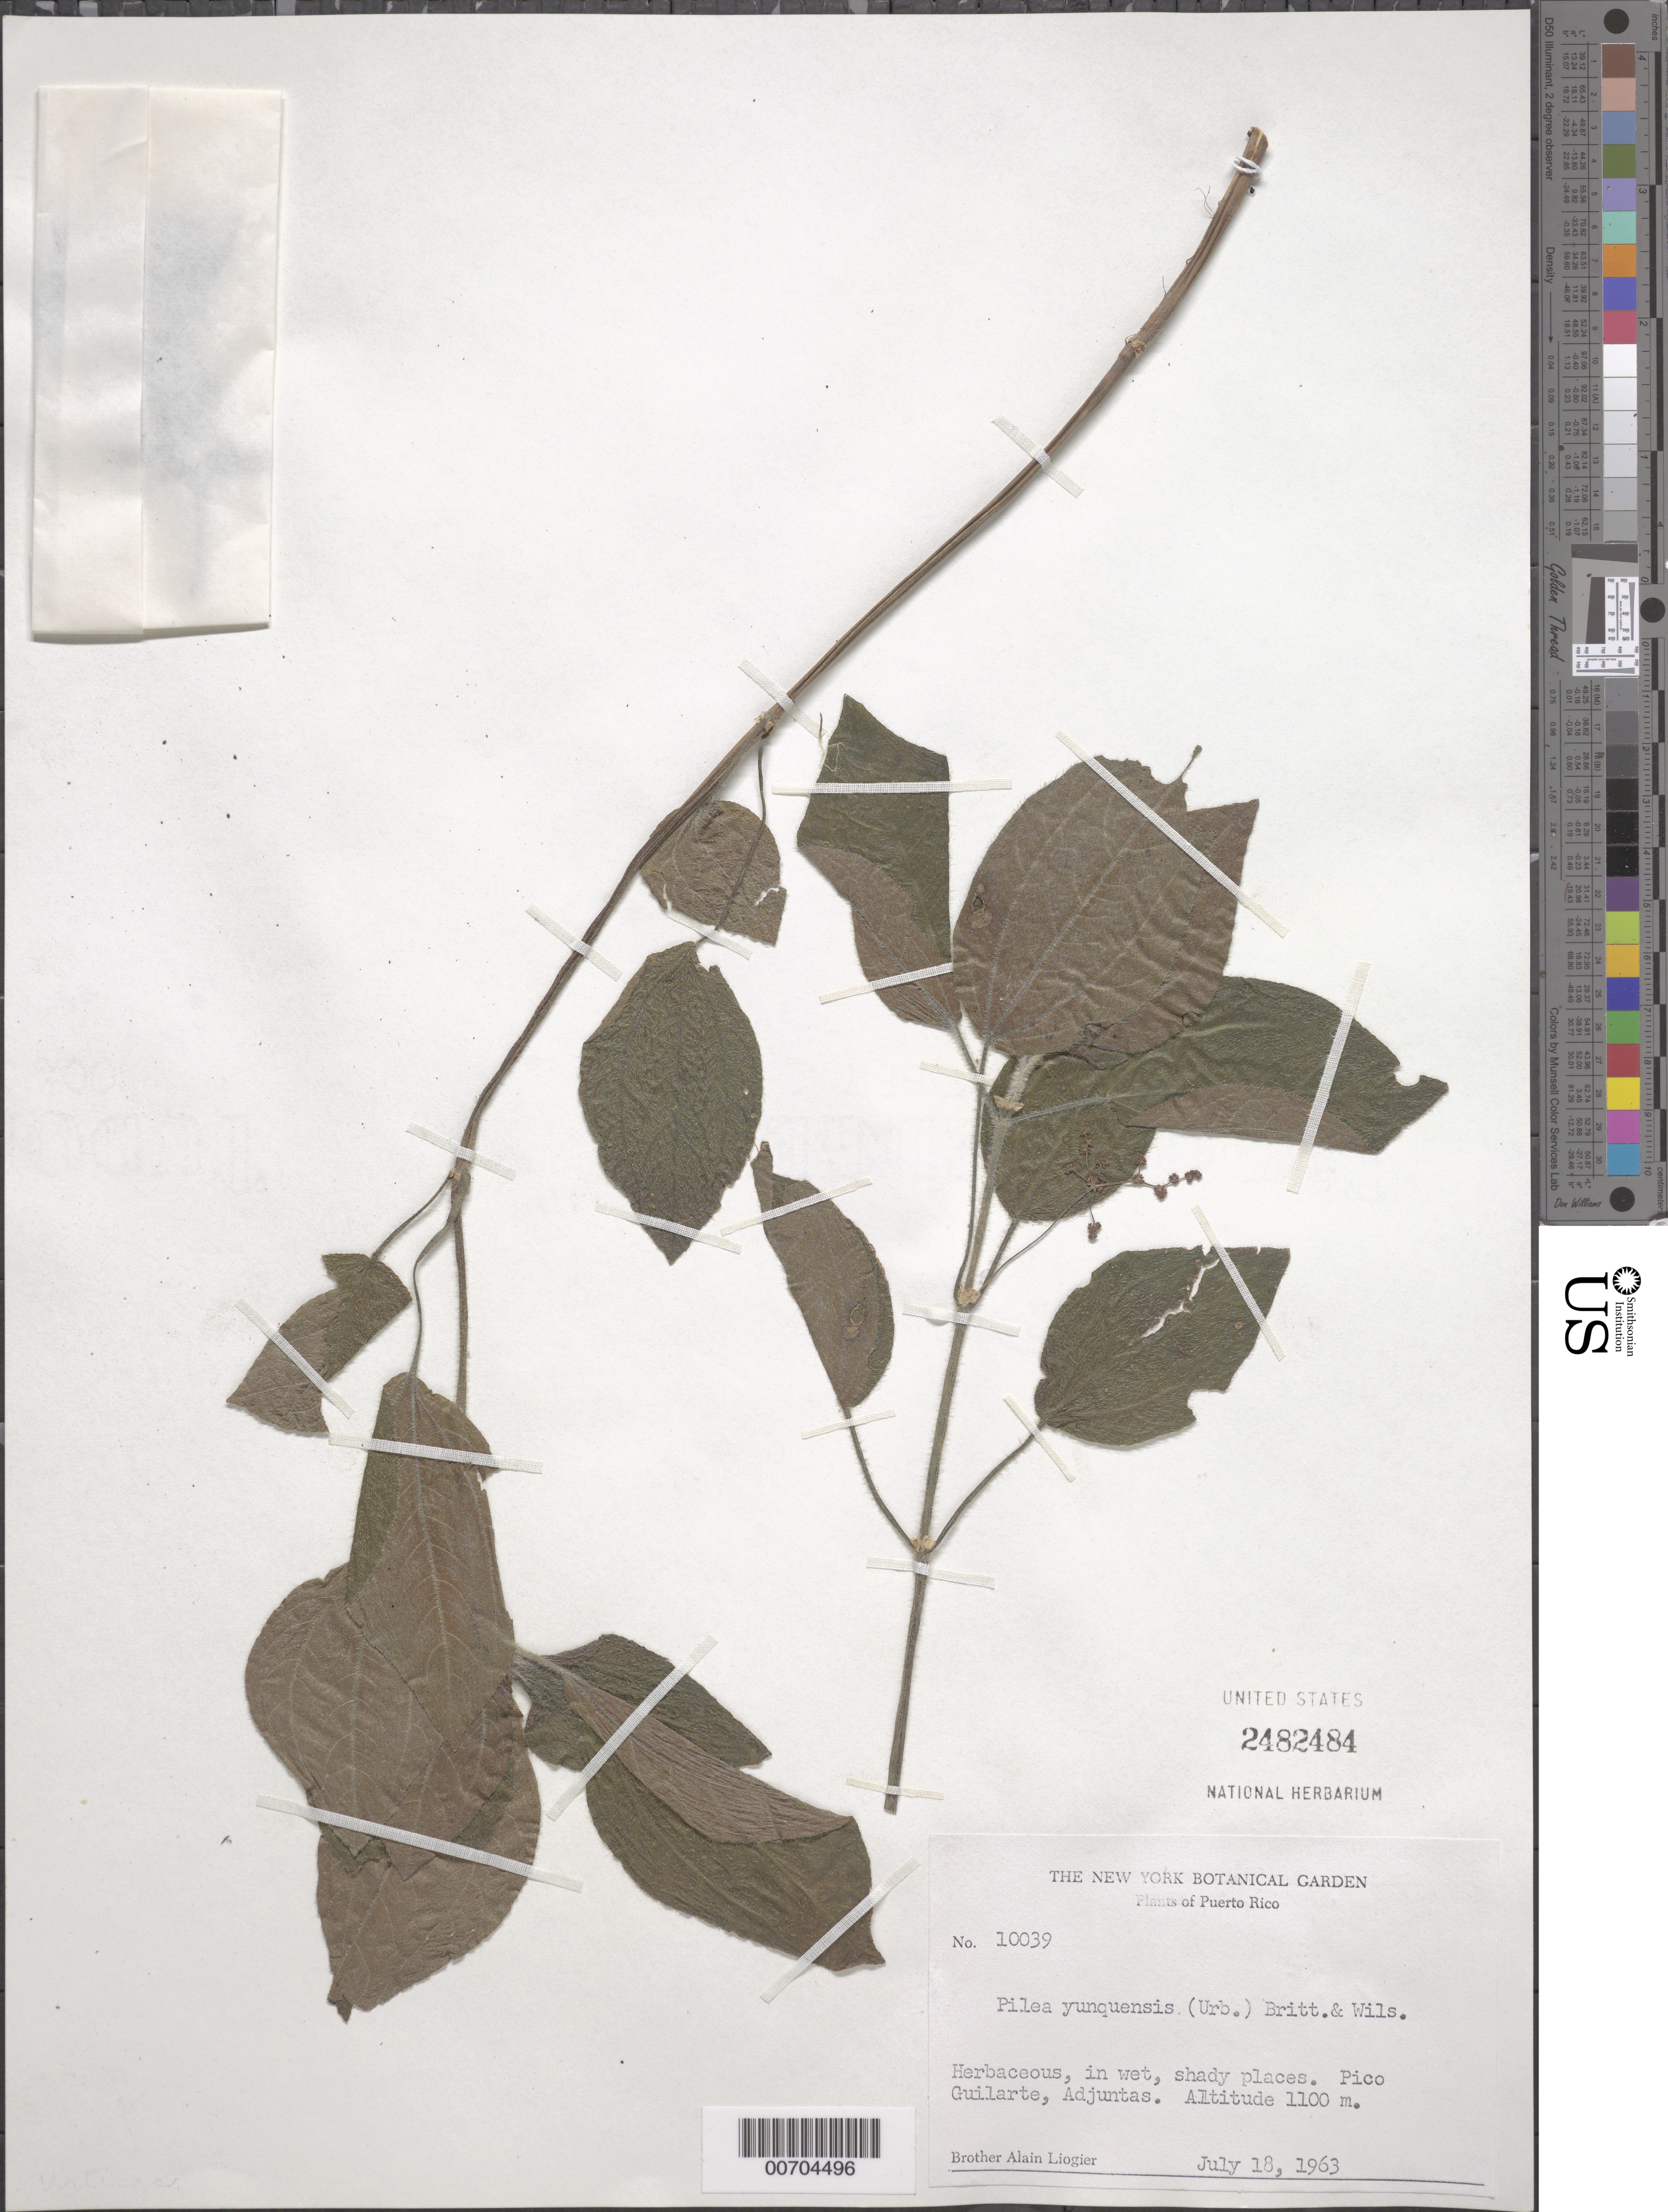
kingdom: Plantae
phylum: Tracheophyta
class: Magnoliopsida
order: Rosales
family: Urticaceae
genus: Pilea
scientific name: Pilea yunquensis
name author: (Urb.) Britton & P. Wilson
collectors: A. H. Liogier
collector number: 10039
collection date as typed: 18 Jul 1963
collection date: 1963-07-18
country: Puerto Rico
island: Greater Antilles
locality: Pico Guilarte, Adjuntas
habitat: In wet, shady places.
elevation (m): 1100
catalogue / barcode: US 2482484